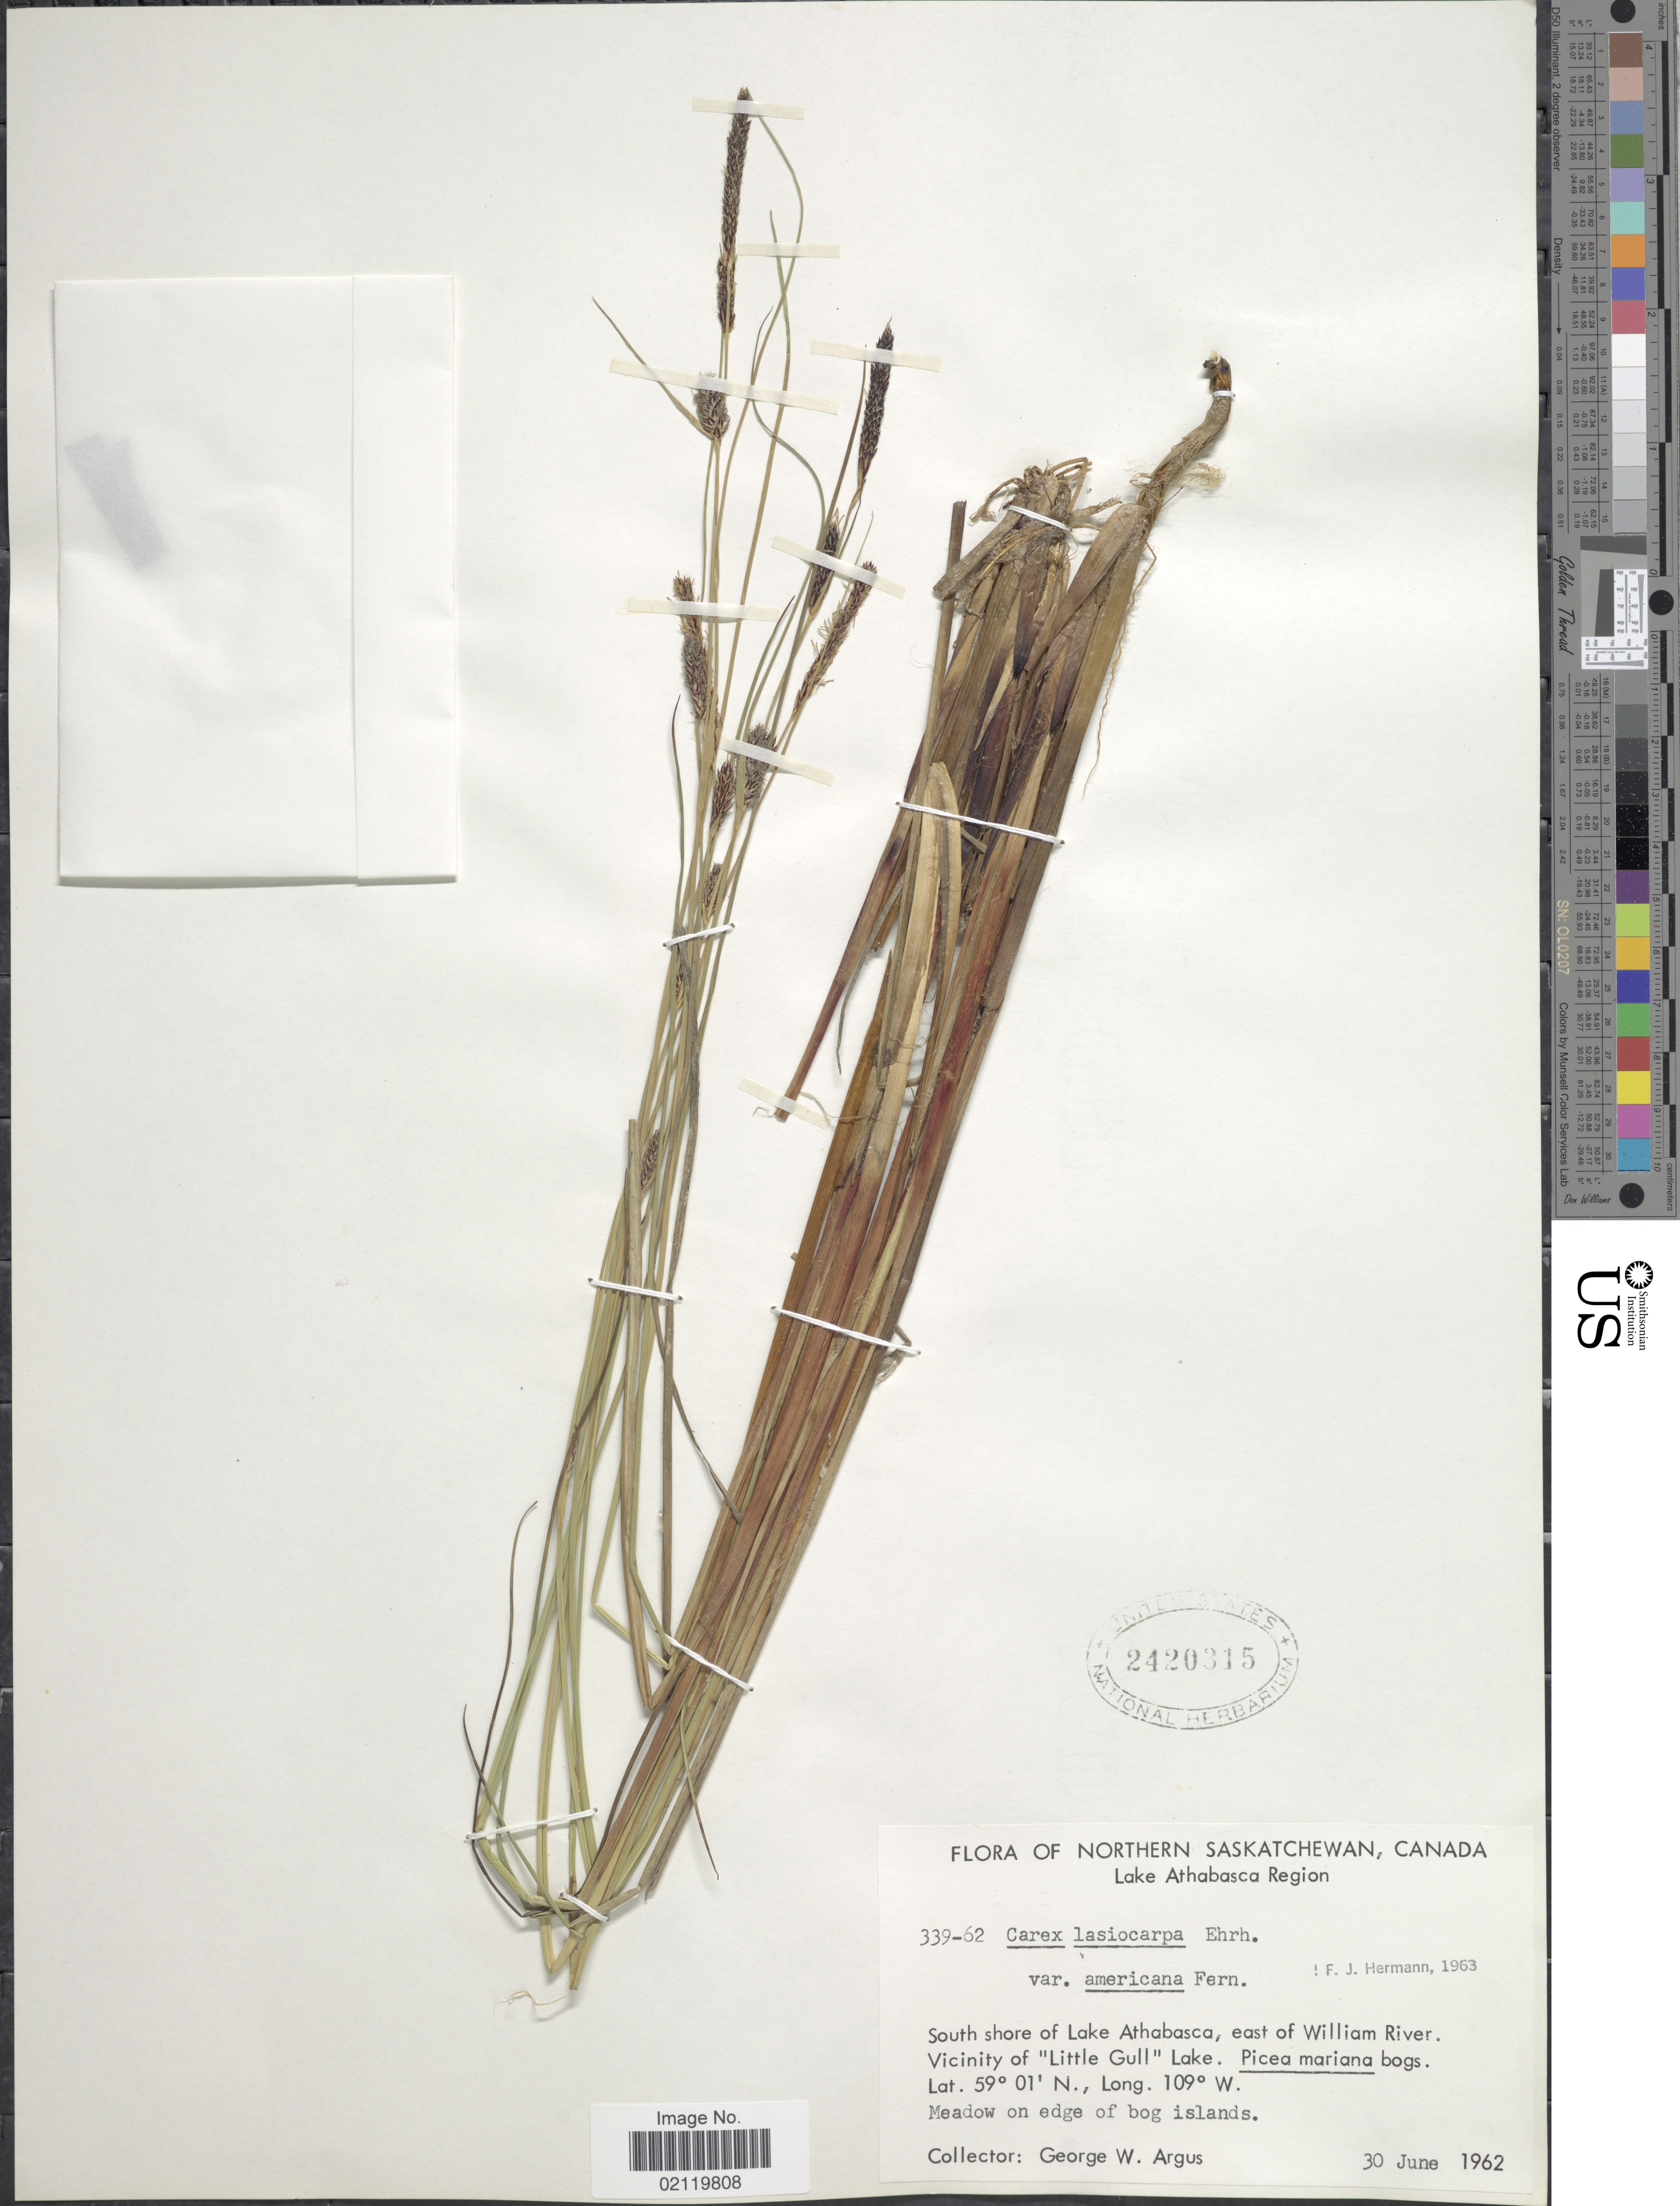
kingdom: Plantae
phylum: Tracheophyta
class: Liliopsida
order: Poales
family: Cyperaceae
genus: Carex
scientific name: Carex lasiocarpa var. americana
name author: Fernald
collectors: G. W. Argus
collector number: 339-62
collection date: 1962-06-30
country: Canada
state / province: Saskatchewan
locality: Northern Saskatchewan. lake Athabasca Region. South shore of Lake Athabasca, east of William River. Vicinity of "Little Gull"Lake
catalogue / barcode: US 2420315